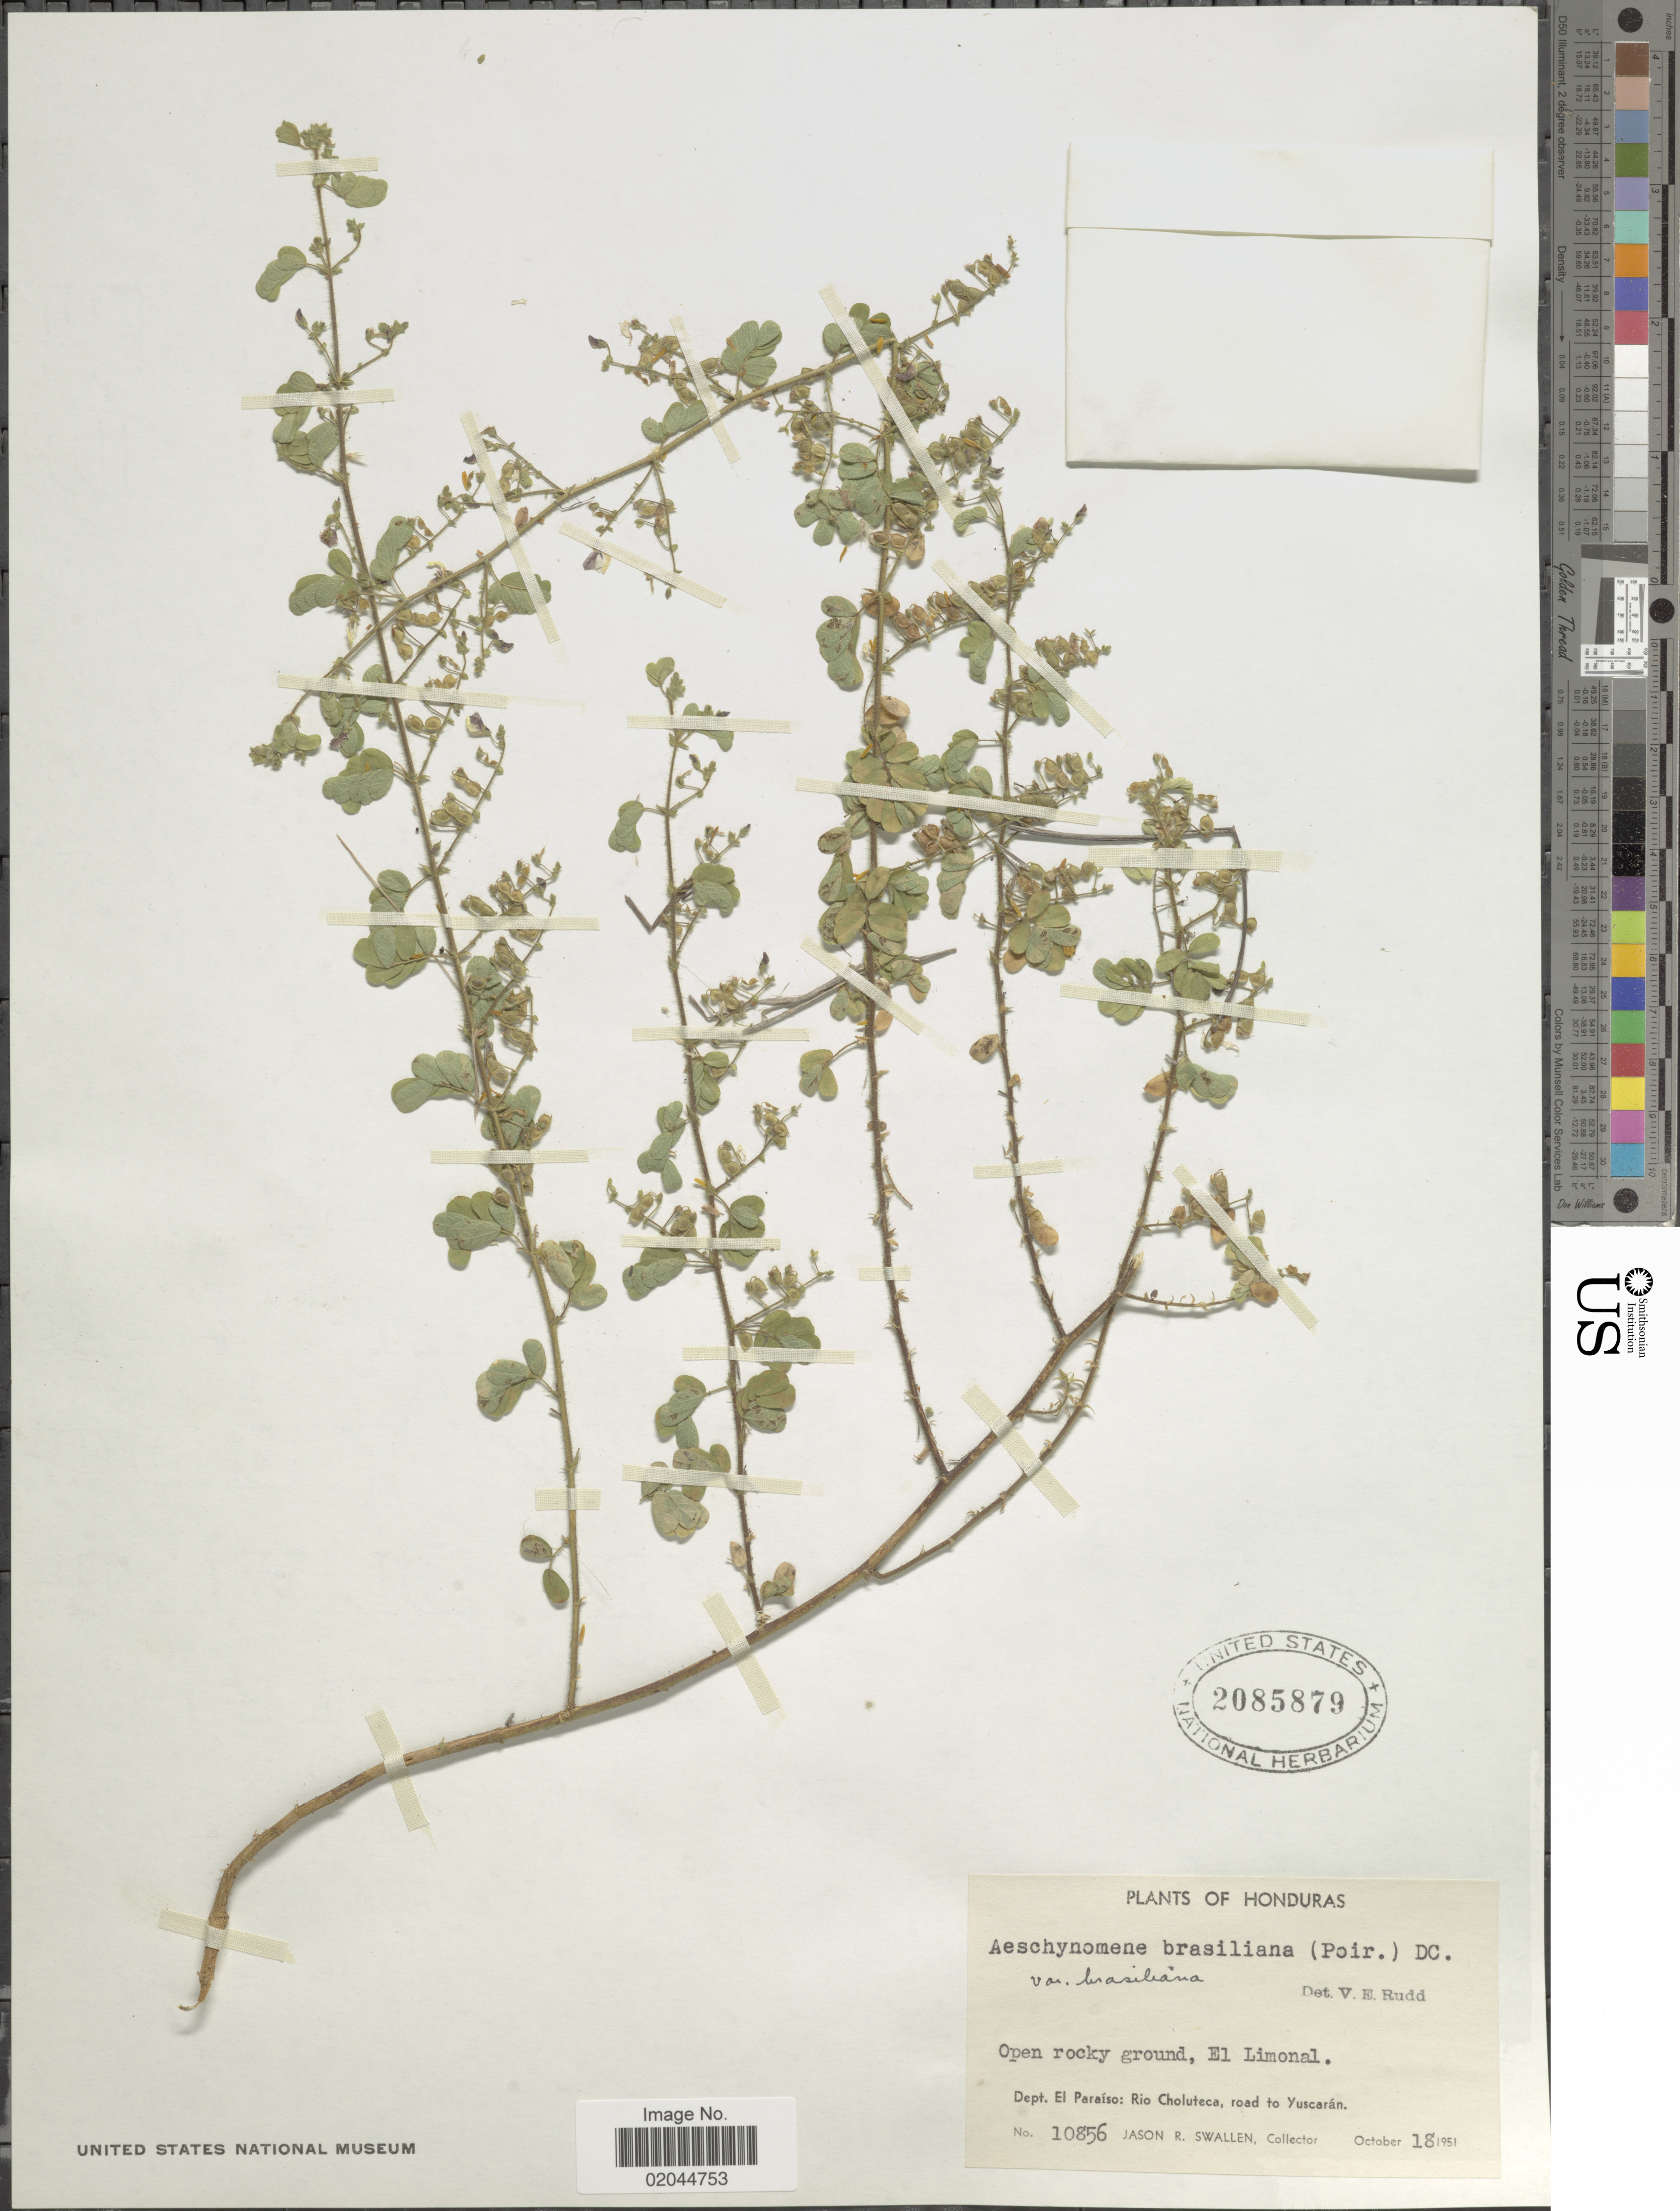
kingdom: Plantae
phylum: Tracheophyta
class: Magnoliopsida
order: Fabales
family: Fabaceae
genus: Aeschynomene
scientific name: Aeschynomene brasiliana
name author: (Poir.) DC.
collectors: J. R. Swallen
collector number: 10856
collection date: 1951-10-18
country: Honduras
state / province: El Paraíso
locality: Dept. El Paraiso: Rio Choluteca, road to Yuscaran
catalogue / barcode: US 2085879